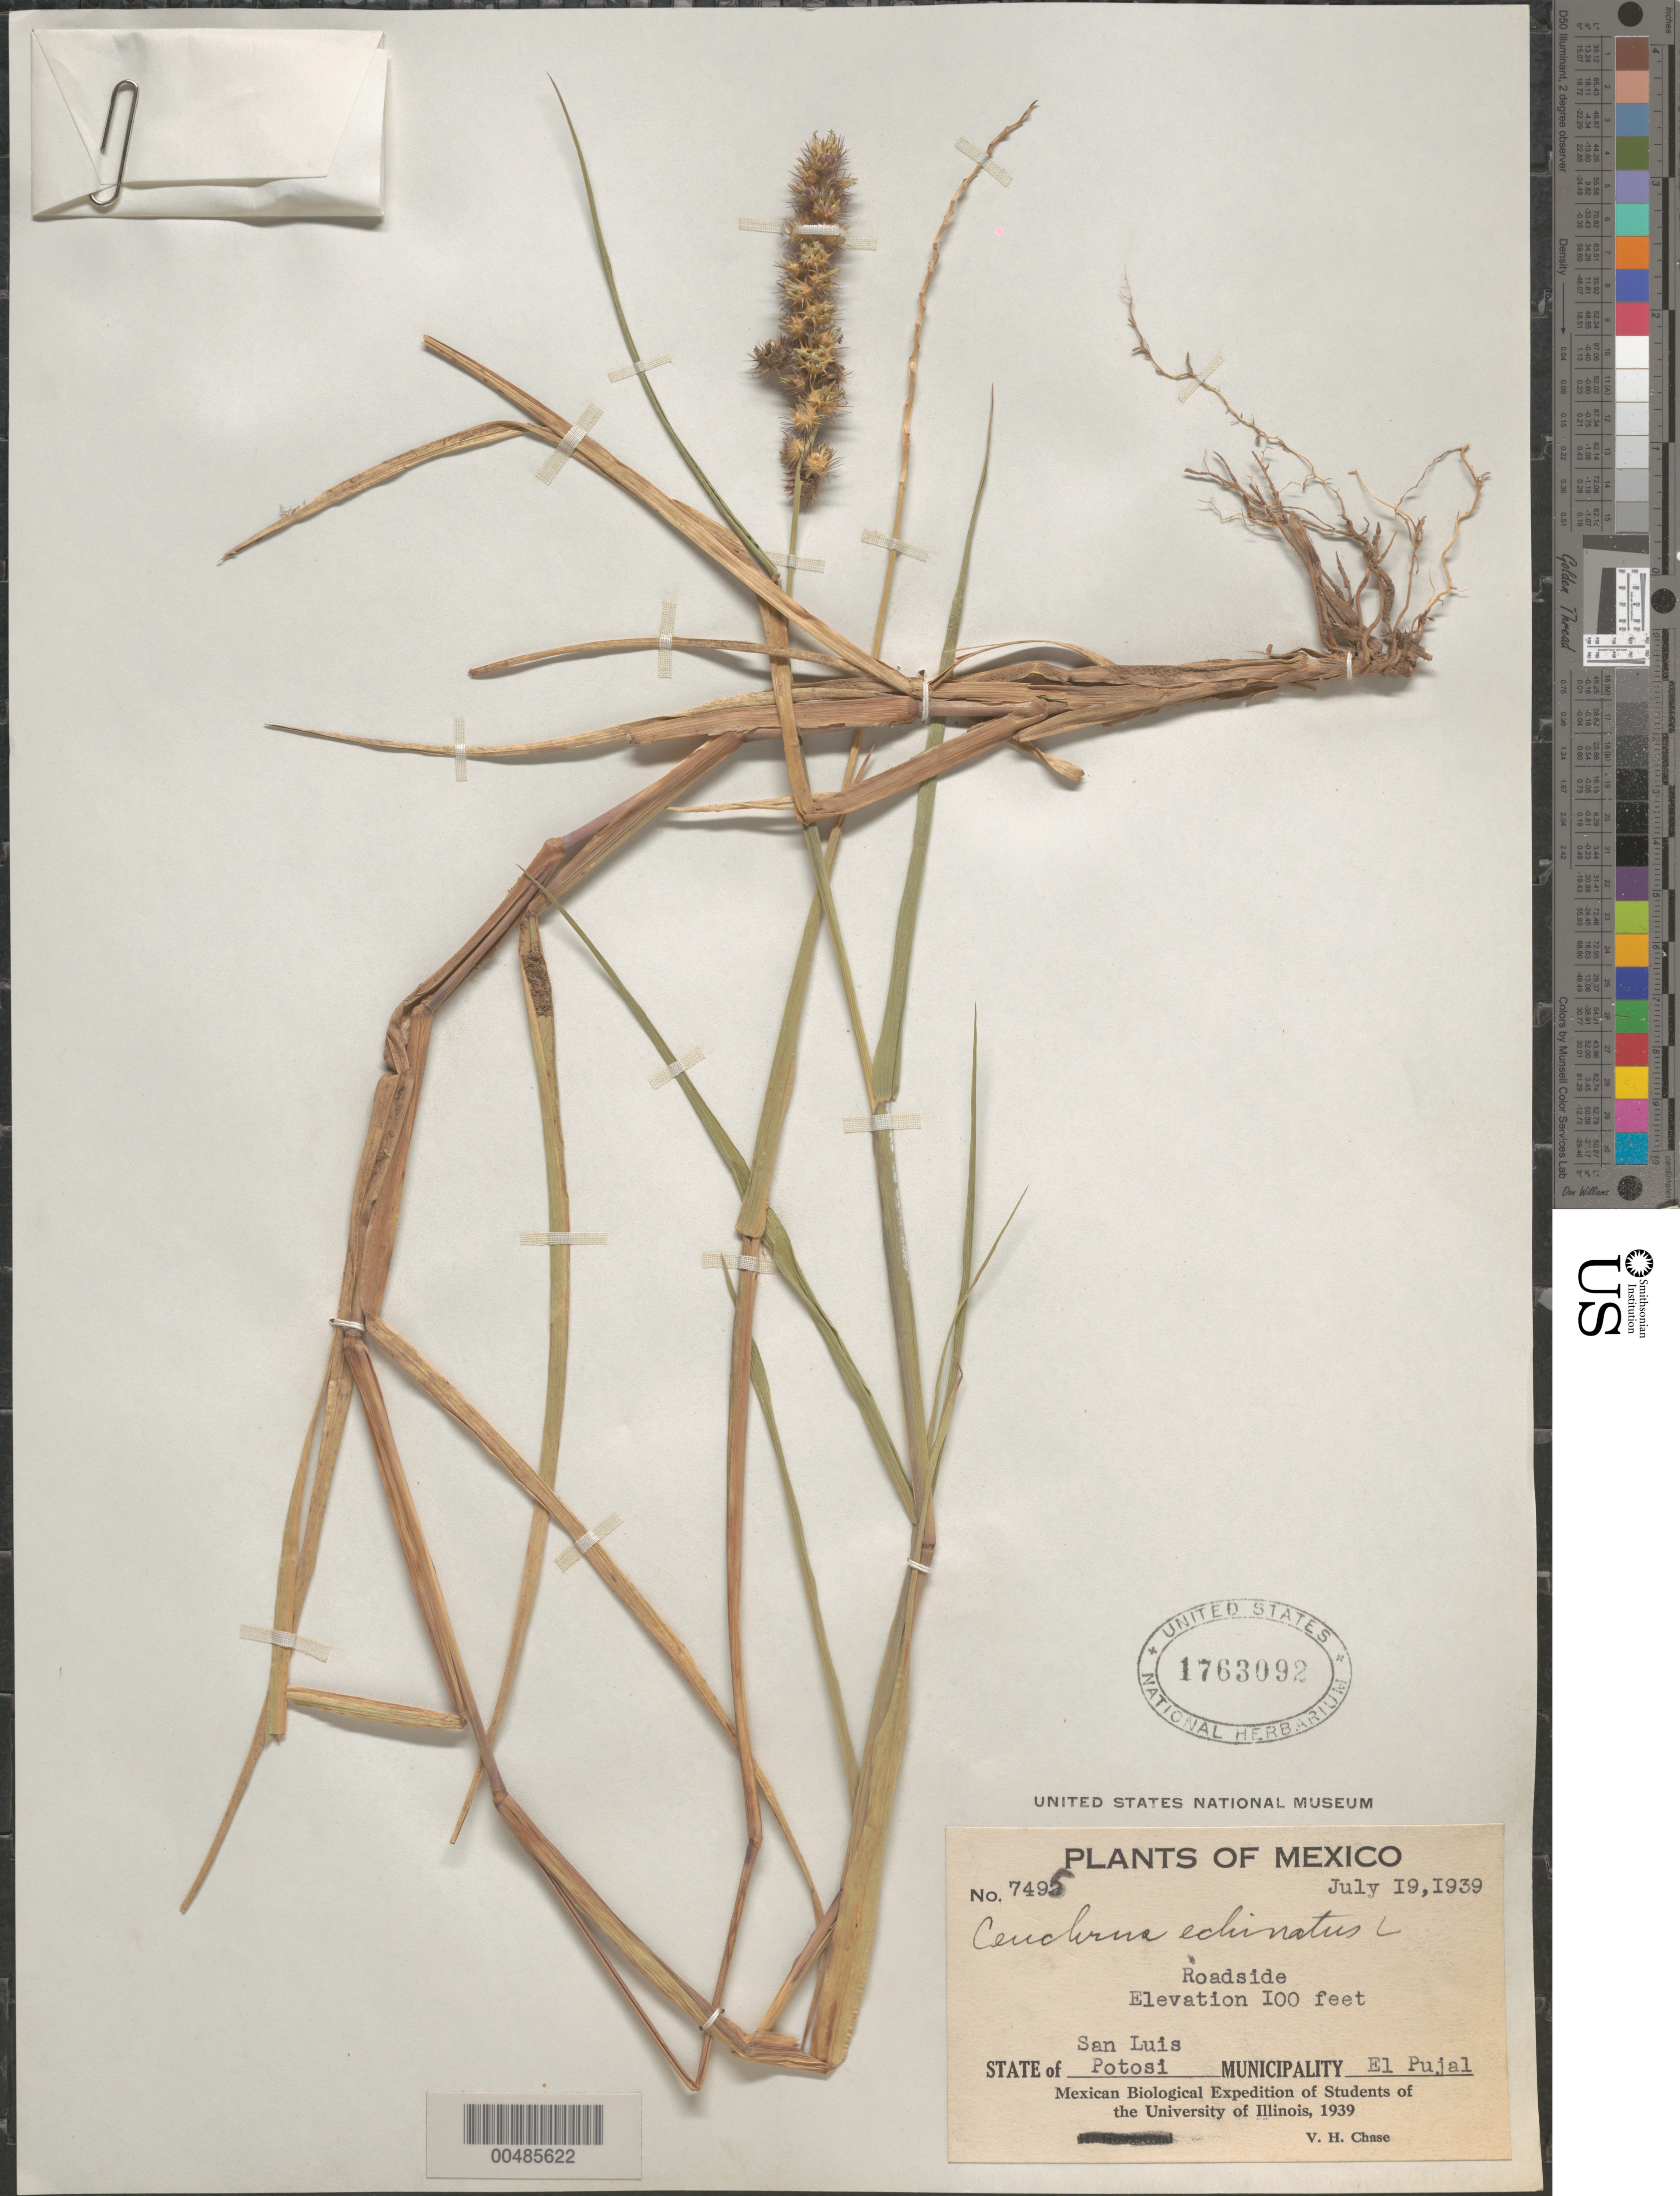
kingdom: Plantae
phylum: Tracheophyta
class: Liliopsida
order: Poales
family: Poaceae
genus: Cenchrus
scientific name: Cenchrus echinatus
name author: L.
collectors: V. H. Chase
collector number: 7495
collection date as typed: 19 Jul 1939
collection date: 1939-07-19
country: Mexico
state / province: San Luis Potosi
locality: Mun El Pujal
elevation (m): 30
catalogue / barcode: US 1763092